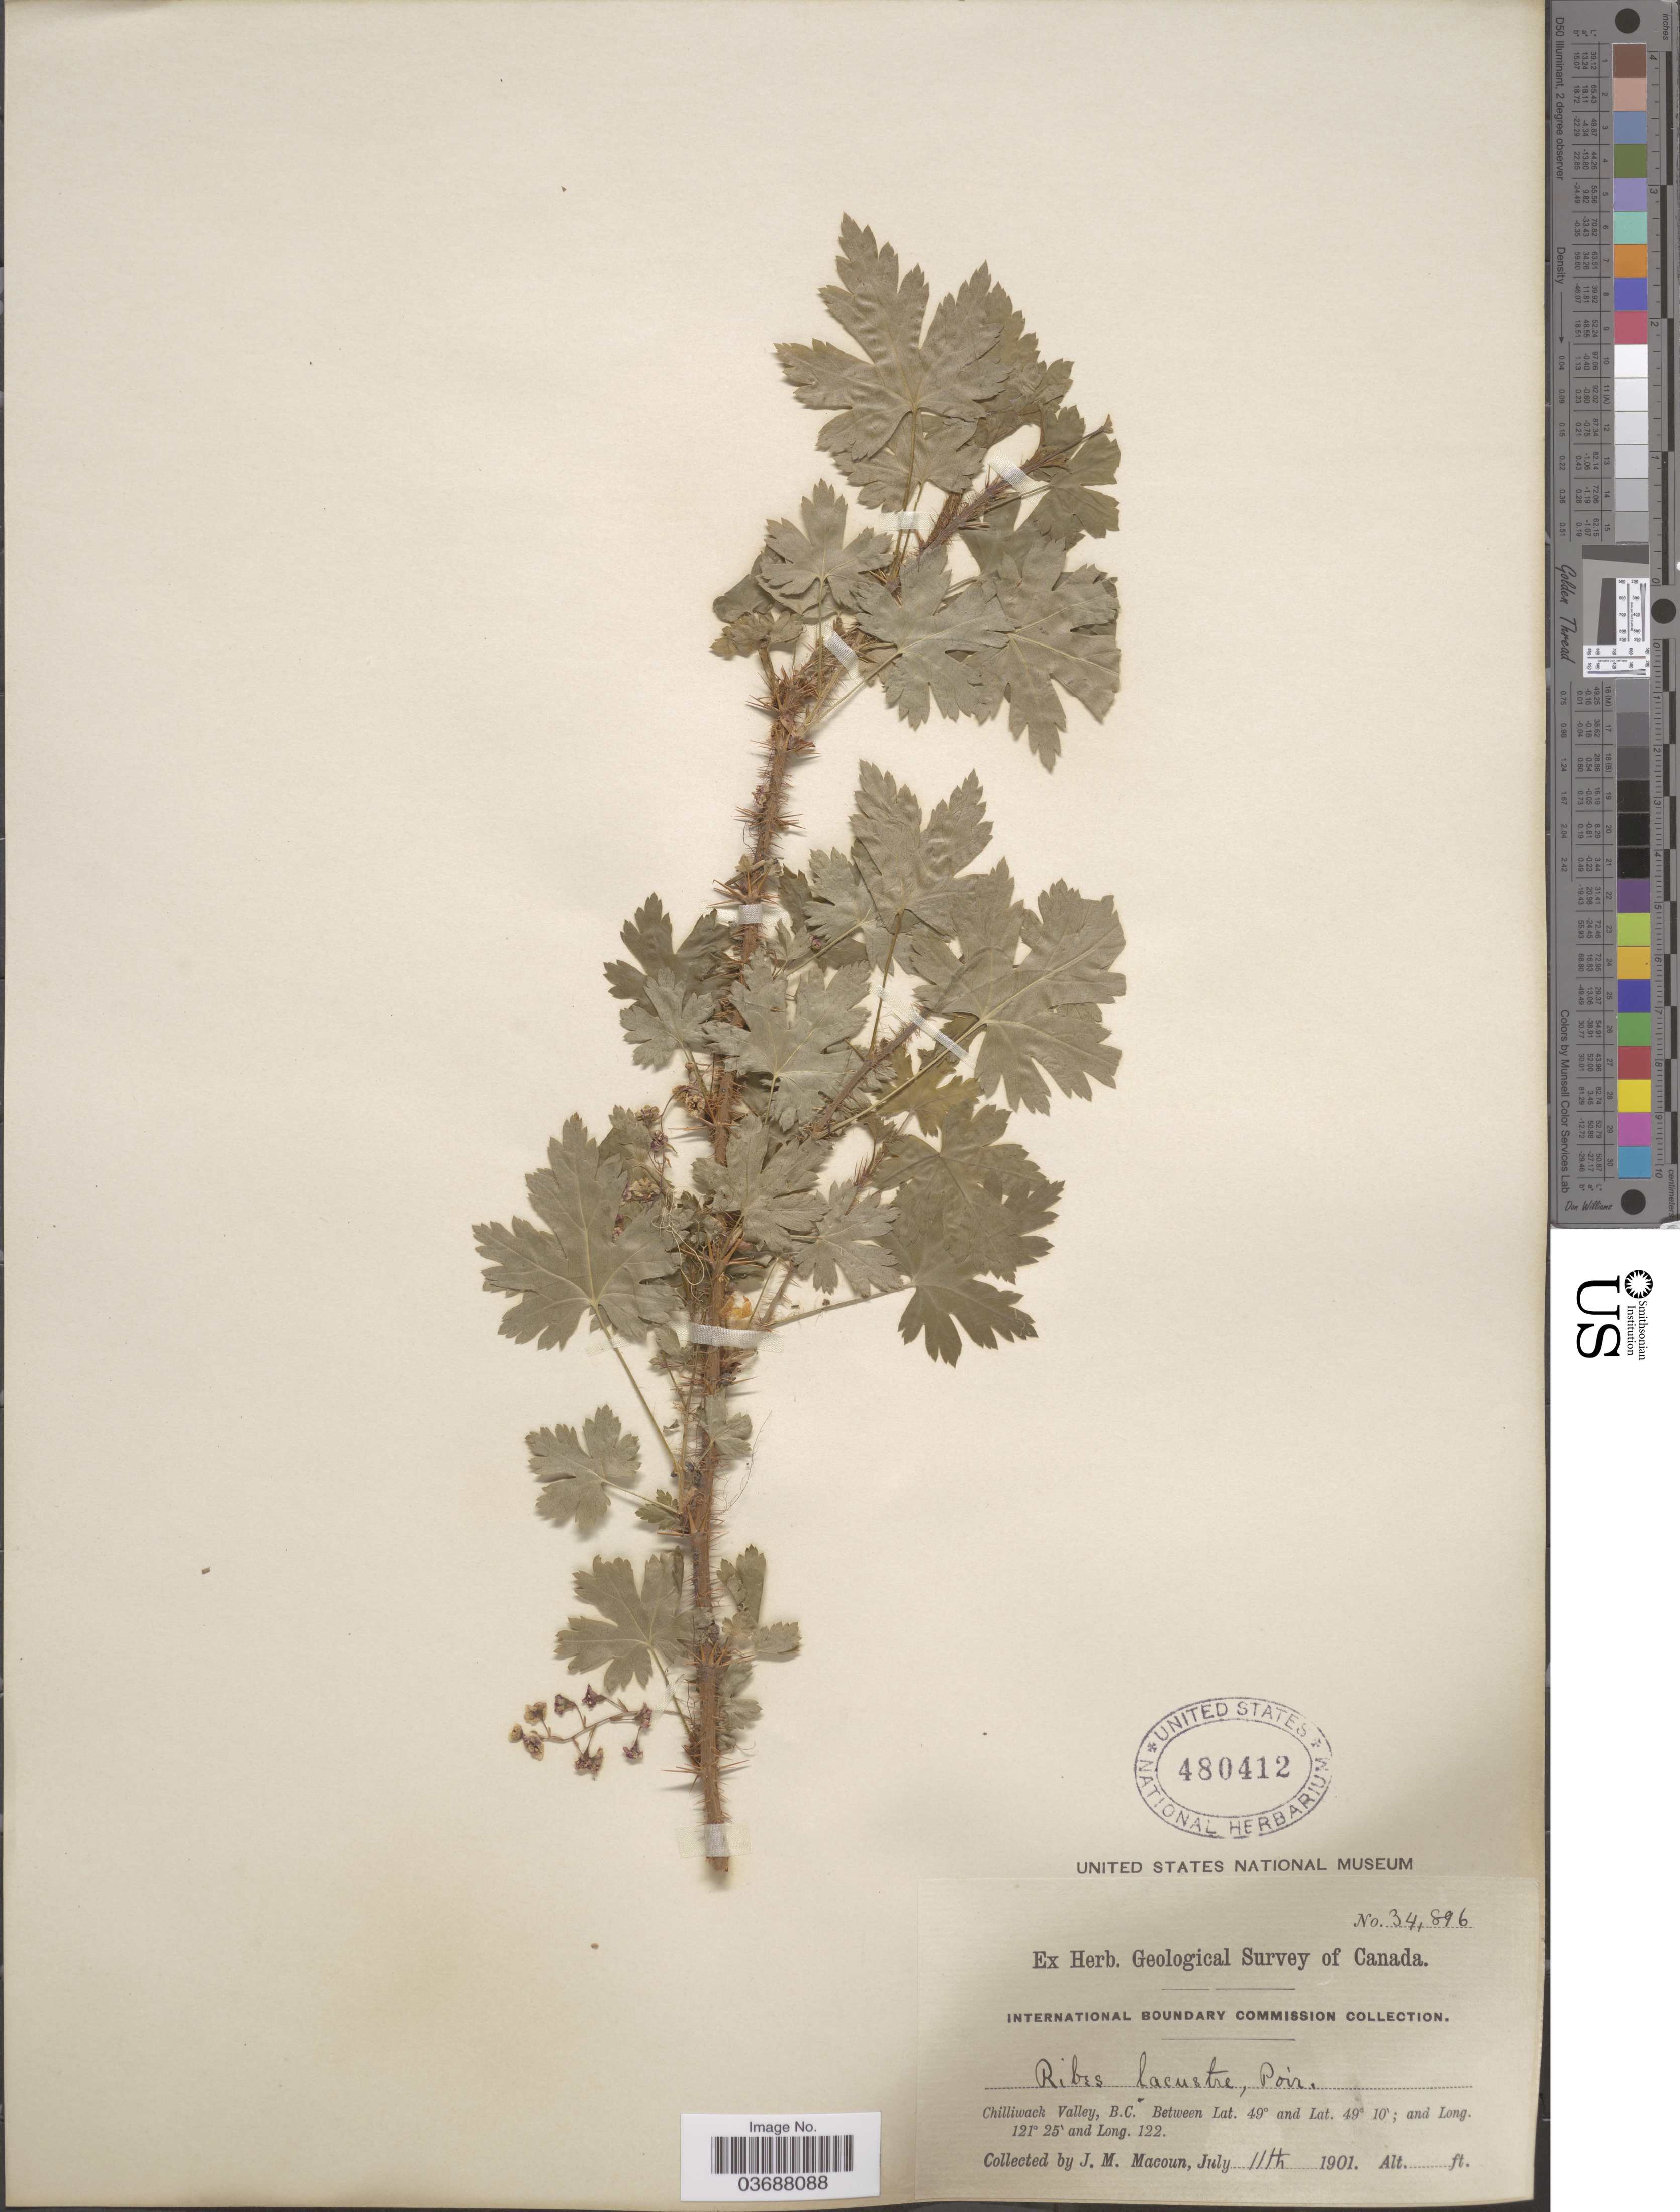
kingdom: Plantae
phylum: Tracheophyta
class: Magnoliopsida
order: Saxifragales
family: Grossulariaceae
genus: Ribes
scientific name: Ribes lacustre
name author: (Pers.) Poir.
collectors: J. M. Macoun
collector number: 34896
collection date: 1901-07-11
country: Canada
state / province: British Columbia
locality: Chilliwack Valley.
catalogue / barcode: US 480412